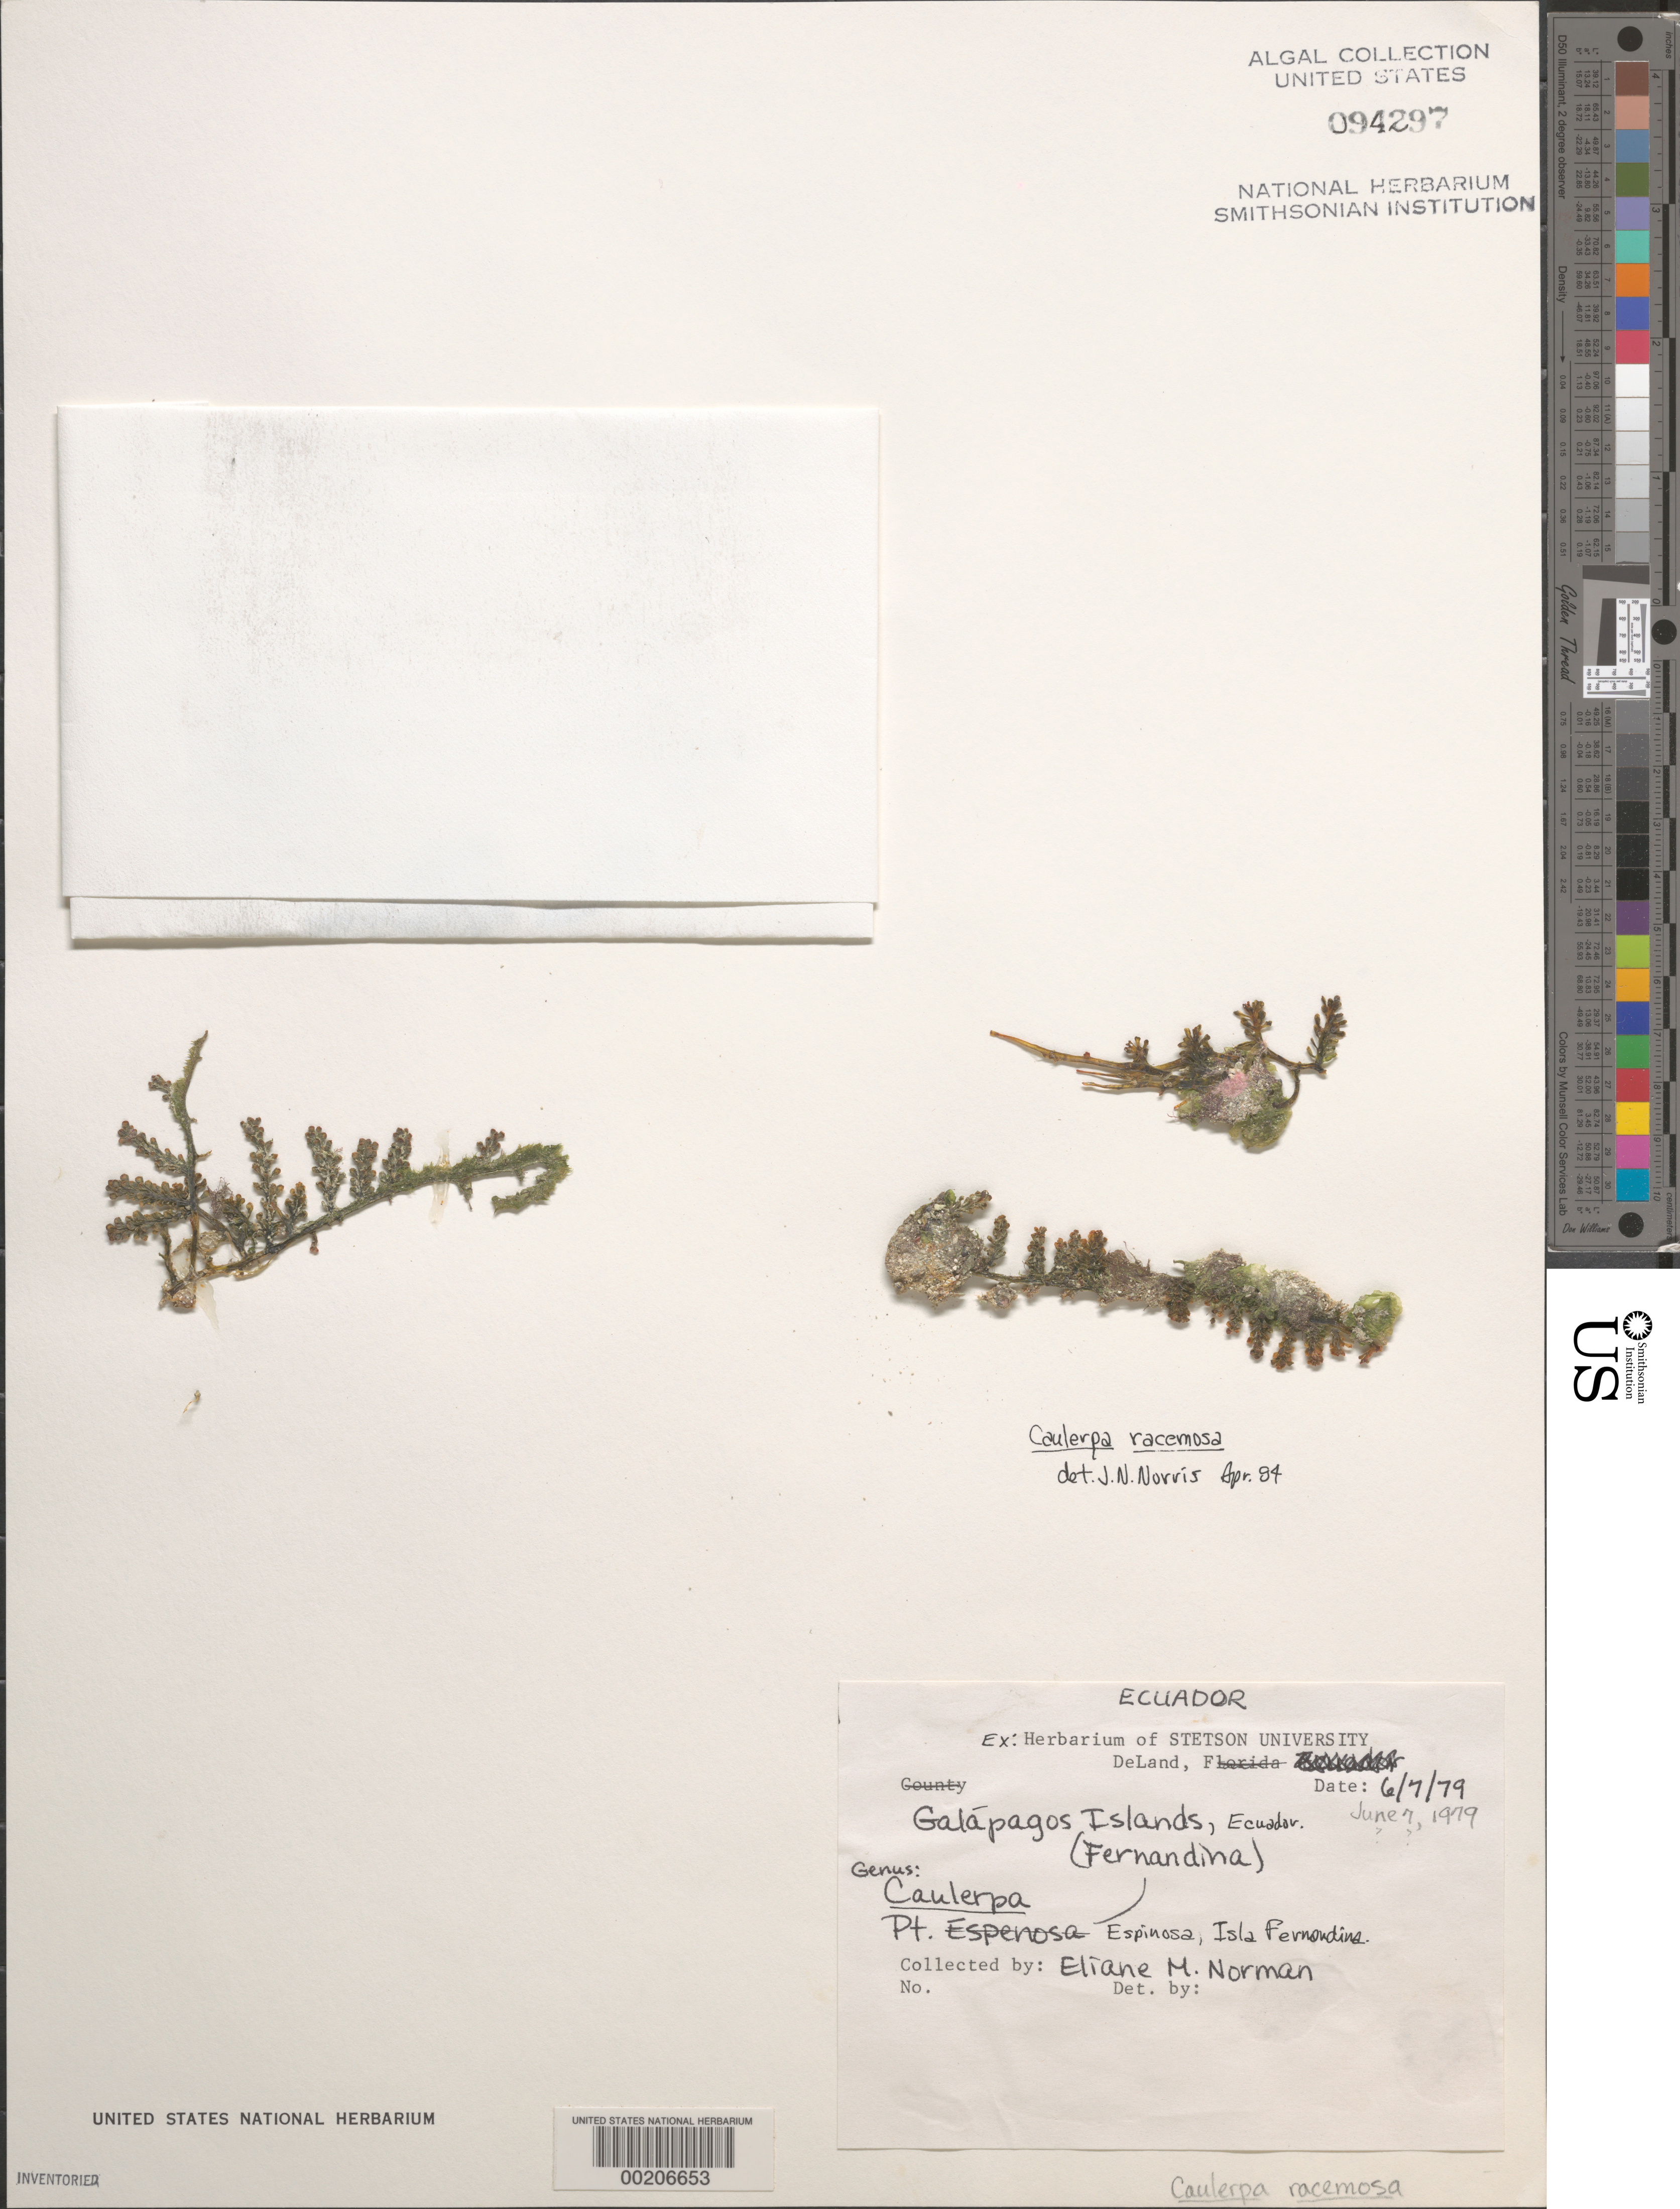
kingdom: Plantae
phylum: Chlorophyta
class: Ulvophyceae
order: Bryopsidales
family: Caulerpaceae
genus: Caulerpa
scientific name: Caulerpa racemosa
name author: (Forssk.) J. Agardh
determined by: Norris, James N.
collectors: E. Norman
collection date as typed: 07 Jun 1979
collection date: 1979-06-07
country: Ecuador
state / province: Colón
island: Fernandina [Narborough]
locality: Punta Espinosa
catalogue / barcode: US 94297